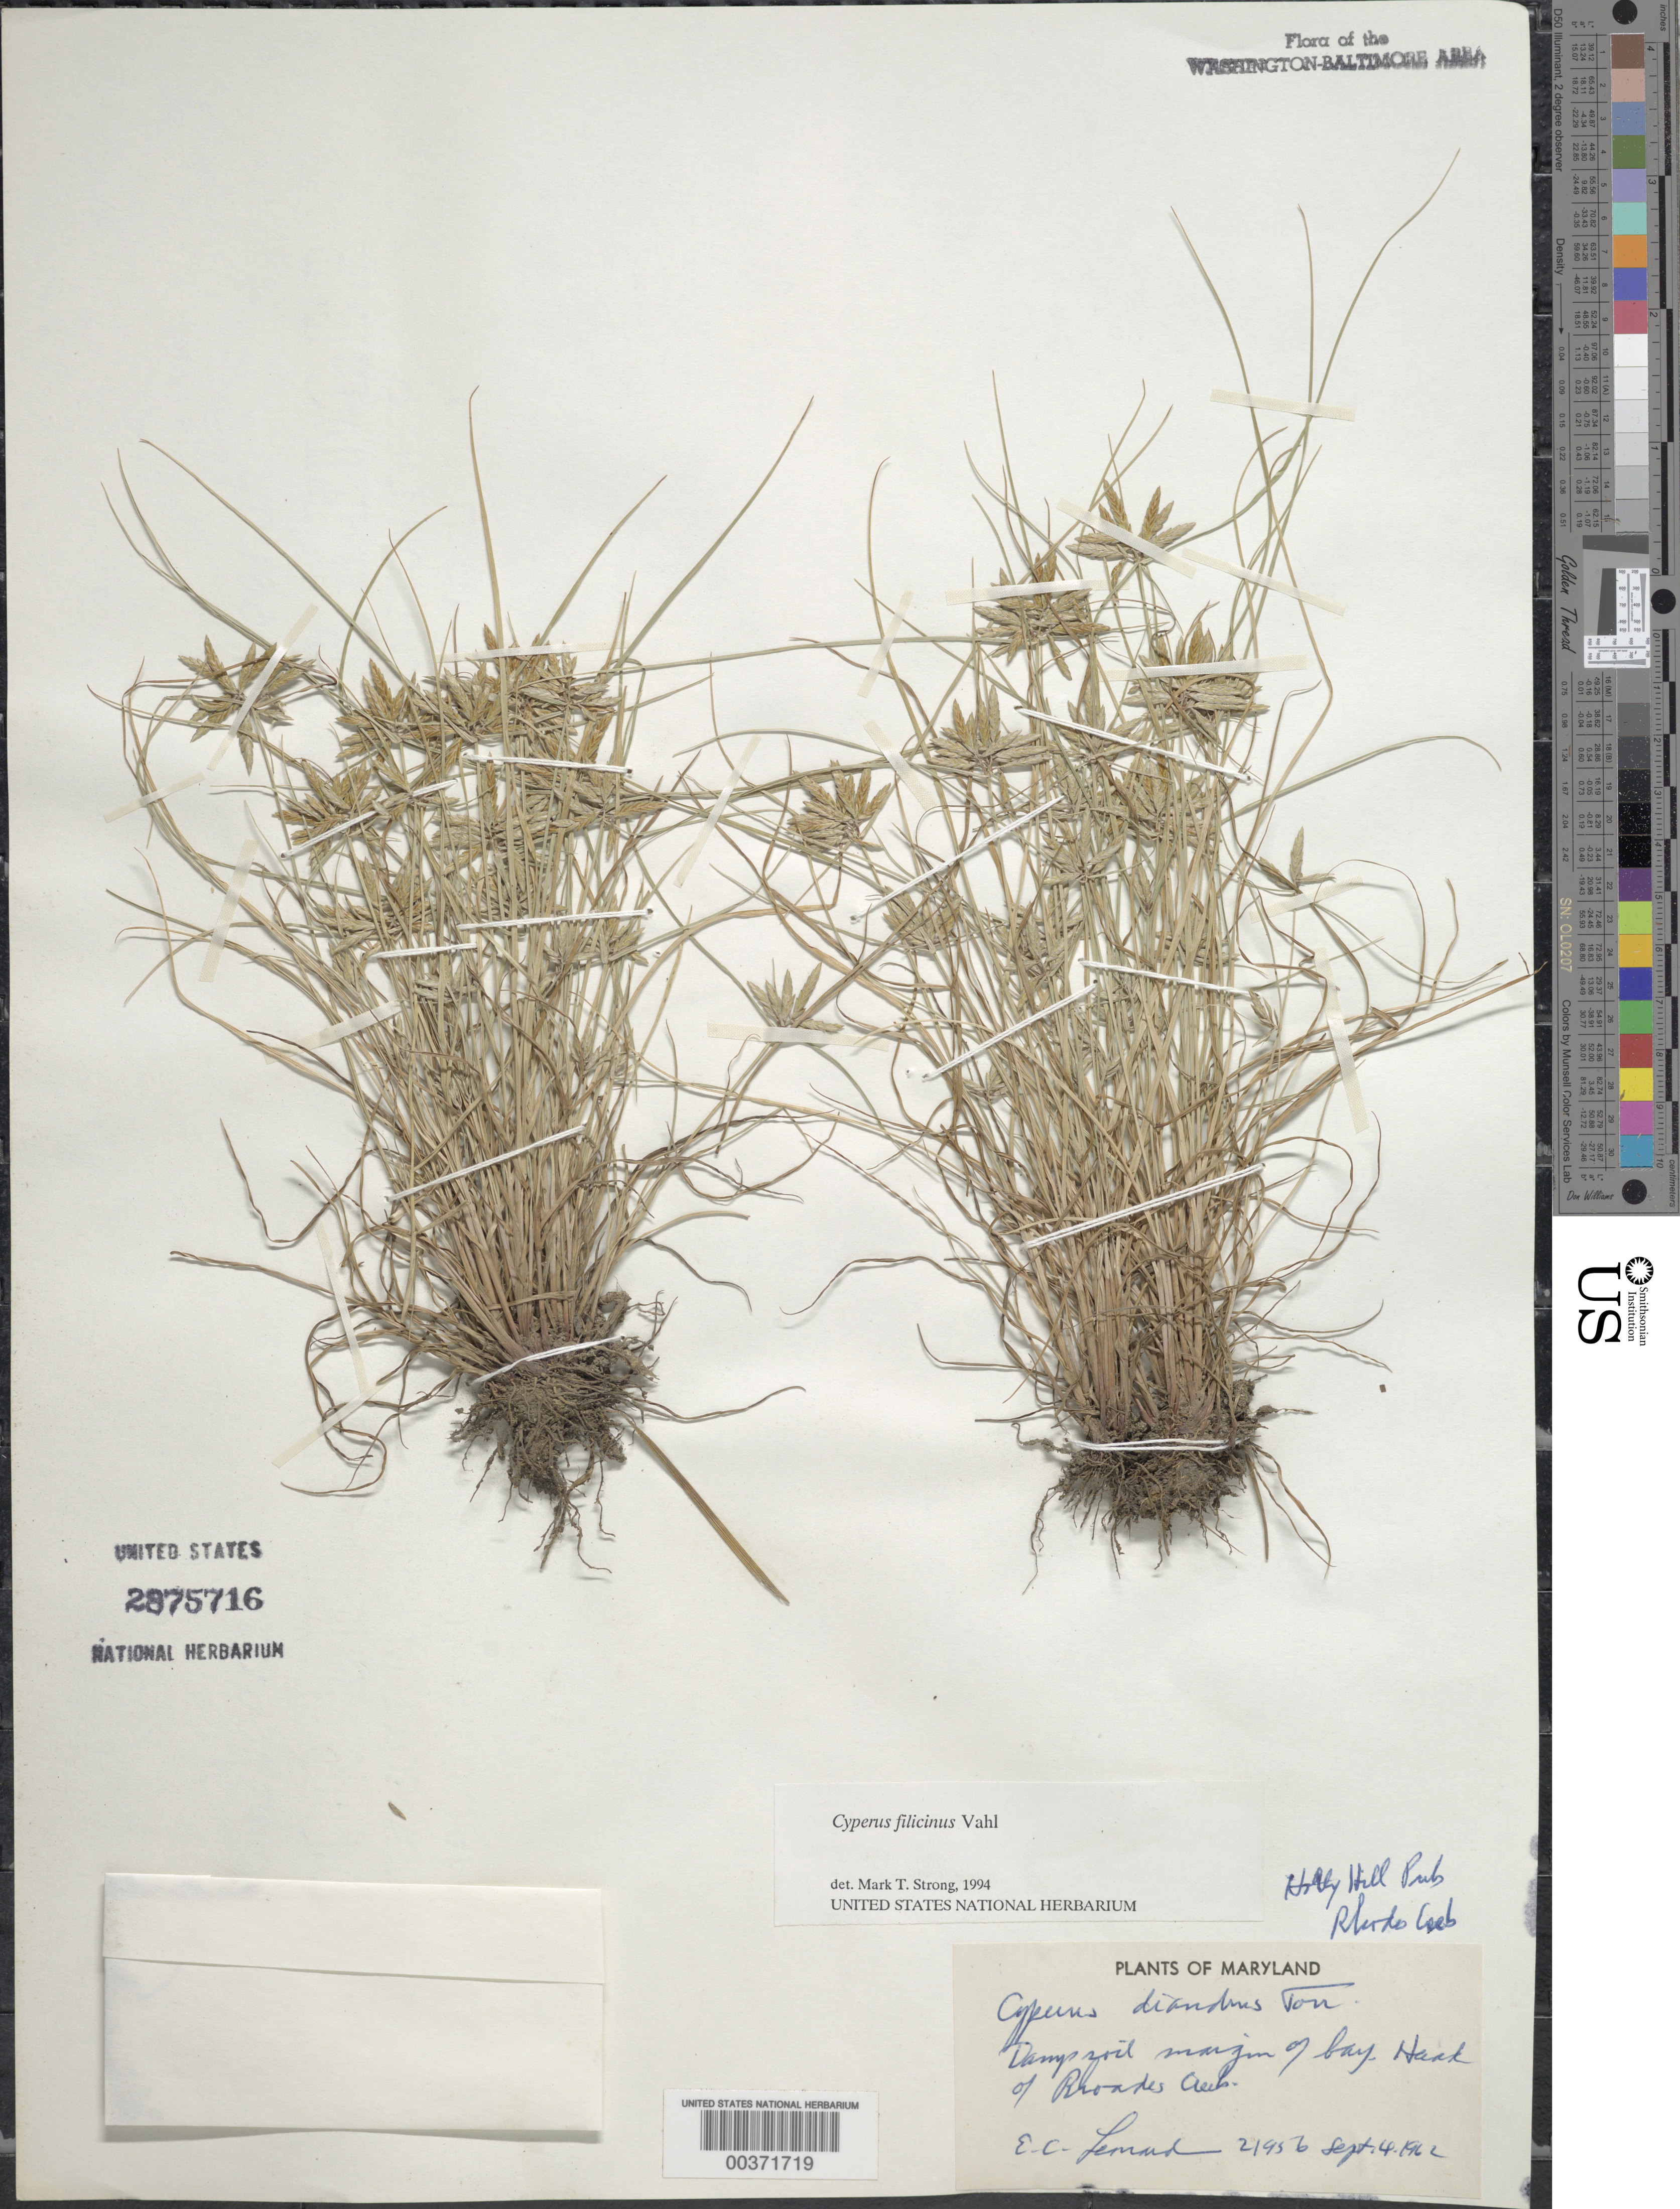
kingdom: Plantae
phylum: Tracheophyta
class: Liliopsida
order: Poales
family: Cyperaceae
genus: Cyperus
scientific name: Cyperus filicinus Vahl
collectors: E. C. Leonard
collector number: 21956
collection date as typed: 04 Sep 1962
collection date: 1962-09-04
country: United States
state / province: Maryland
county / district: Anne Arundel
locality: Head of Rhoads Creek Holly Hill Park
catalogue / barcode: US 2875716